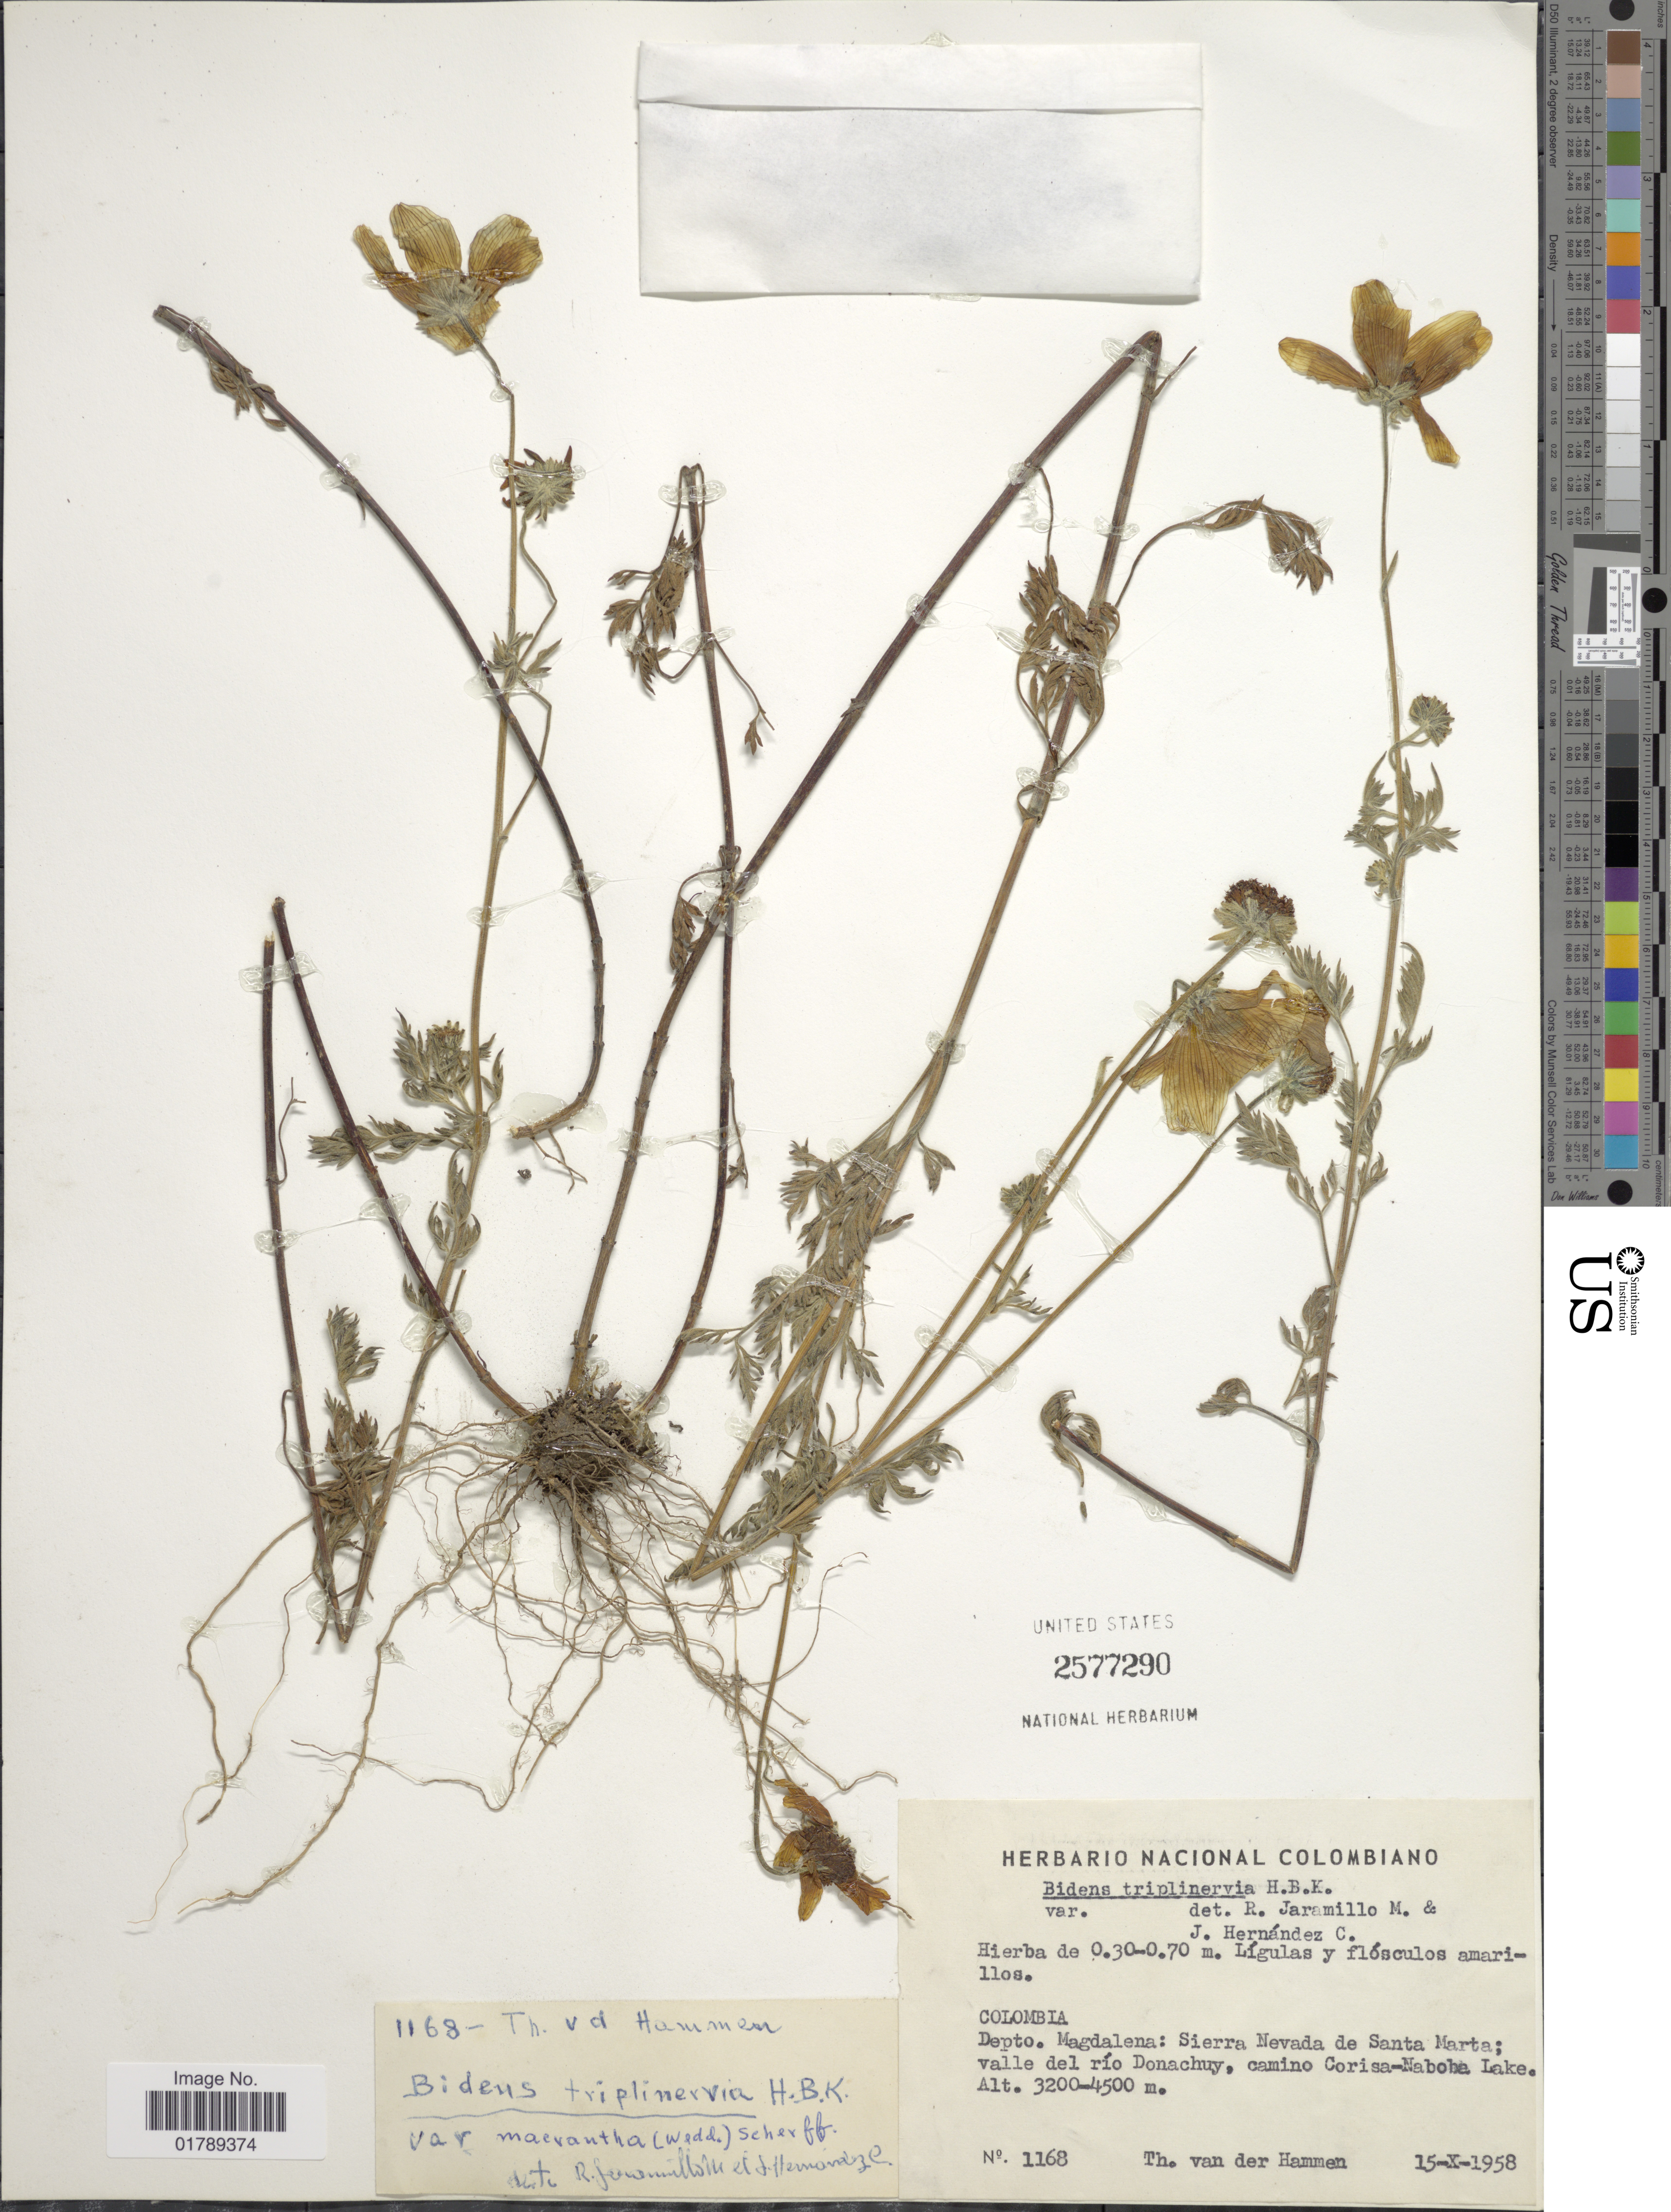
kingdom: Plantae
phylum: Tracheophyta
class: Magnoliopsida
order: Asterales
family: Asteraceae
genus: Bidens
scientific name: Bidens triplinervia var. macrantha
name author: (Wedd.) Sherff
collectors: T. Hammen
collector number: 1168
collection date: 1958-10-15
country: Colombia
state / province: Magdalena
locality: Colombia, Depto. Magdalena: Sierra Nevada de Santa Marta; valle del rio Donachuy, camino Corisa-Naboba Lake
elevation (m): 3200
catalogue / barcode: US 2577290